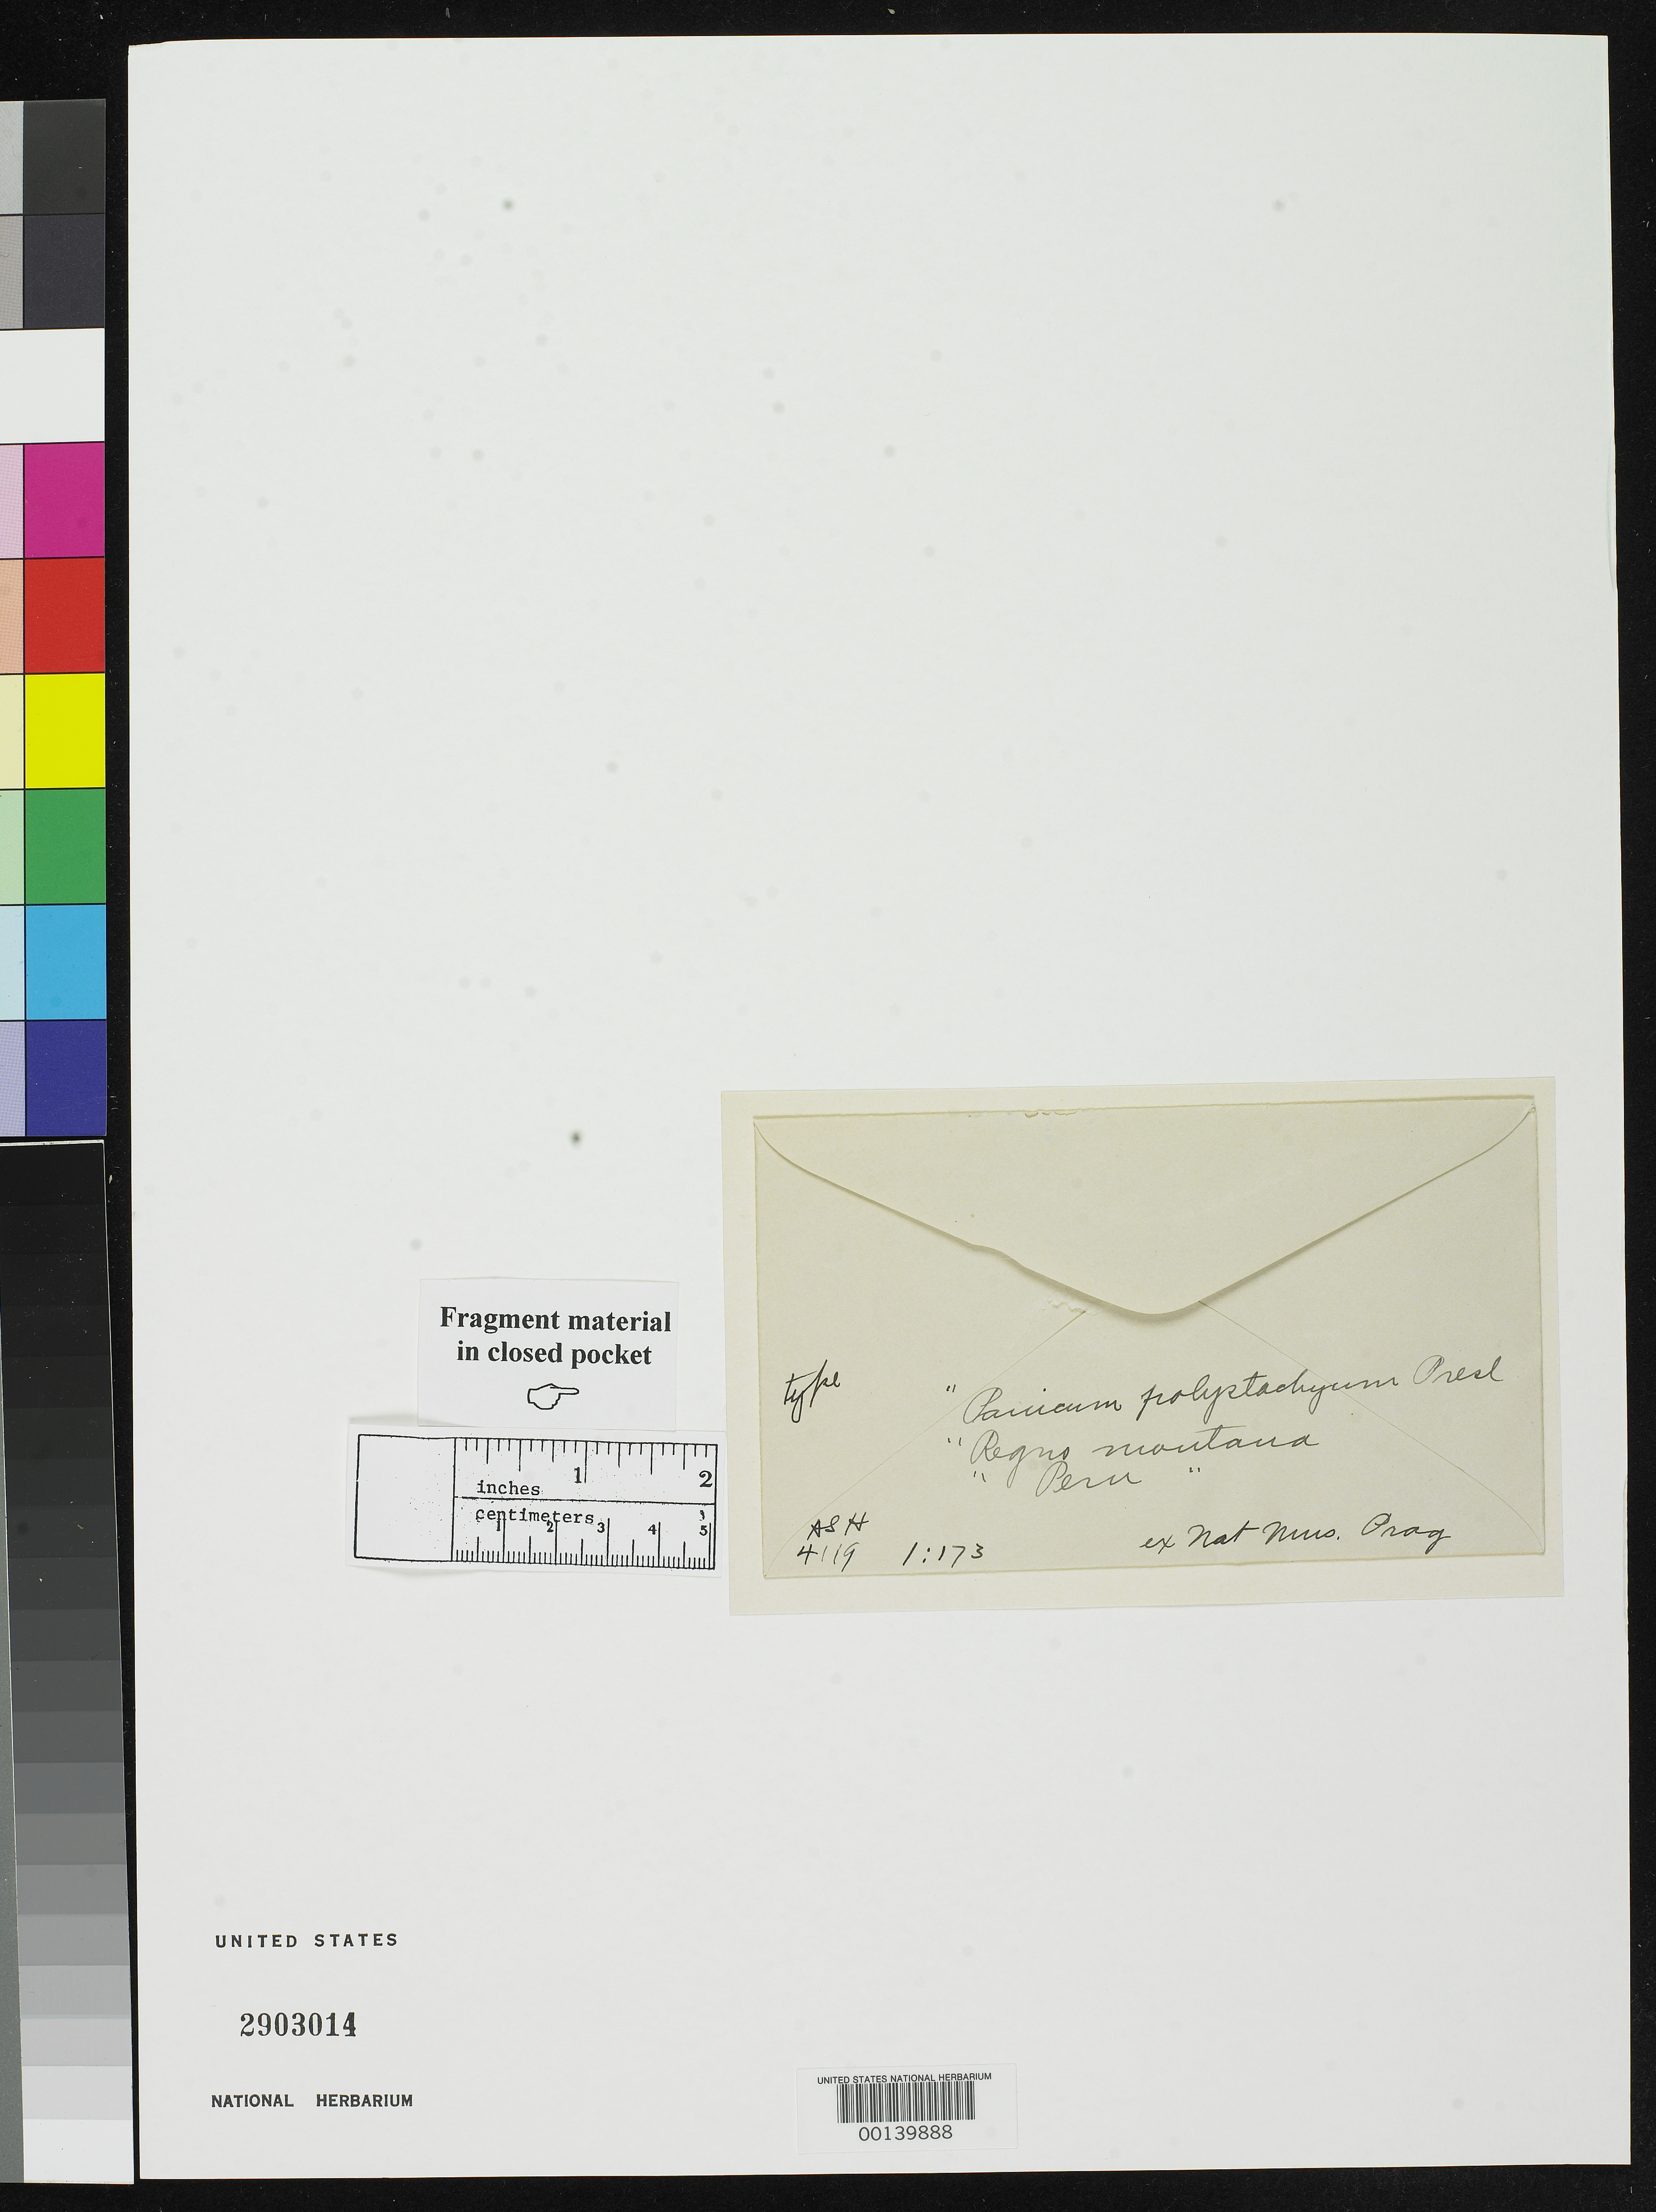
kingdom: Plantae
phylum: Tracheophyta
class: Liliopsida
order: Poales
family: Poaceae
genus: Panicum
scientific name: Panicum polystachyum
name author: J. Presl in C. Presl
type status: Type Fragment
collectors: T. P. X. Haenke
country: Peru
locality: mountains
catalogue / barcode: US 2903014